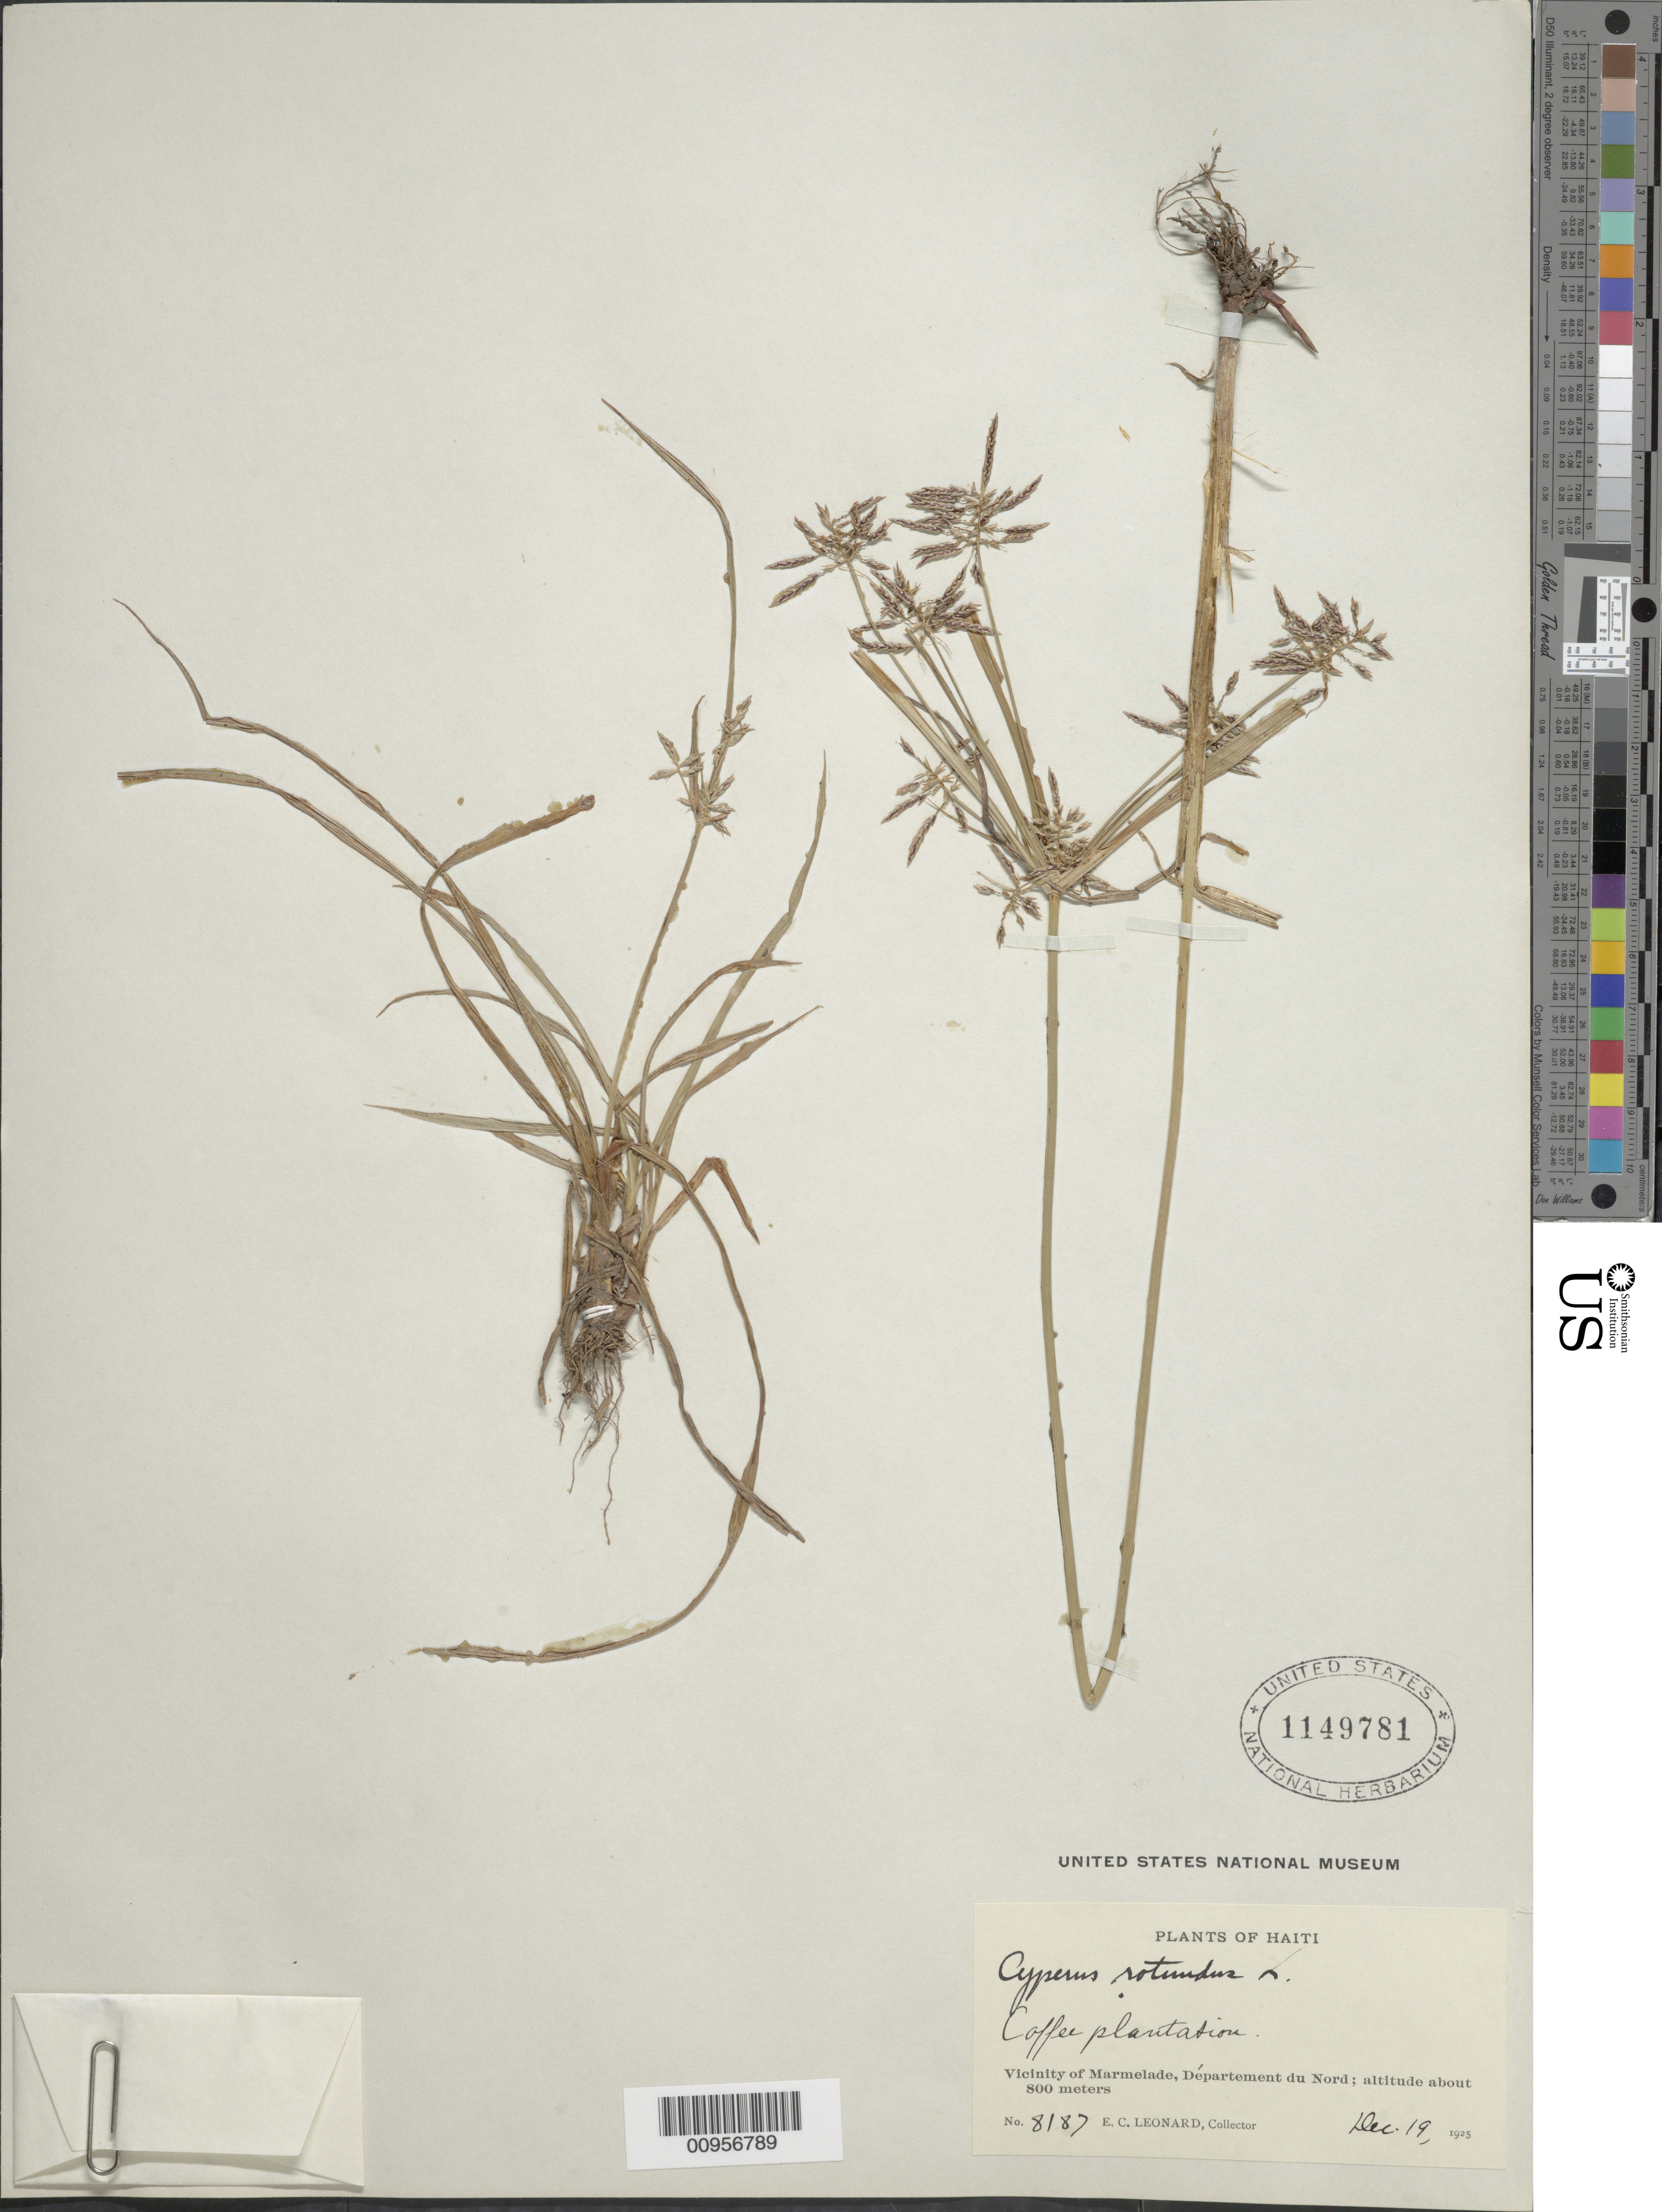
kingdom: Plantae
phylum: Tracheophyta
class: Liliopsida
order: Poales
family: Cyperaceae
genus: Cyperus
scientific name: Cyperus sphacelatus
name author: Rottb.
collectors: E. C. Leonard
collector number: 8187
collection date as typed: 19 Dec 1925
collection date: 1925-12-19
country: Haiti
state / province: Nord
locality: Vicinity of Marmelade, coffee plantation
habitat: Coffee plantation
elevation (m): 800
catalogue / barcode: US 1149781